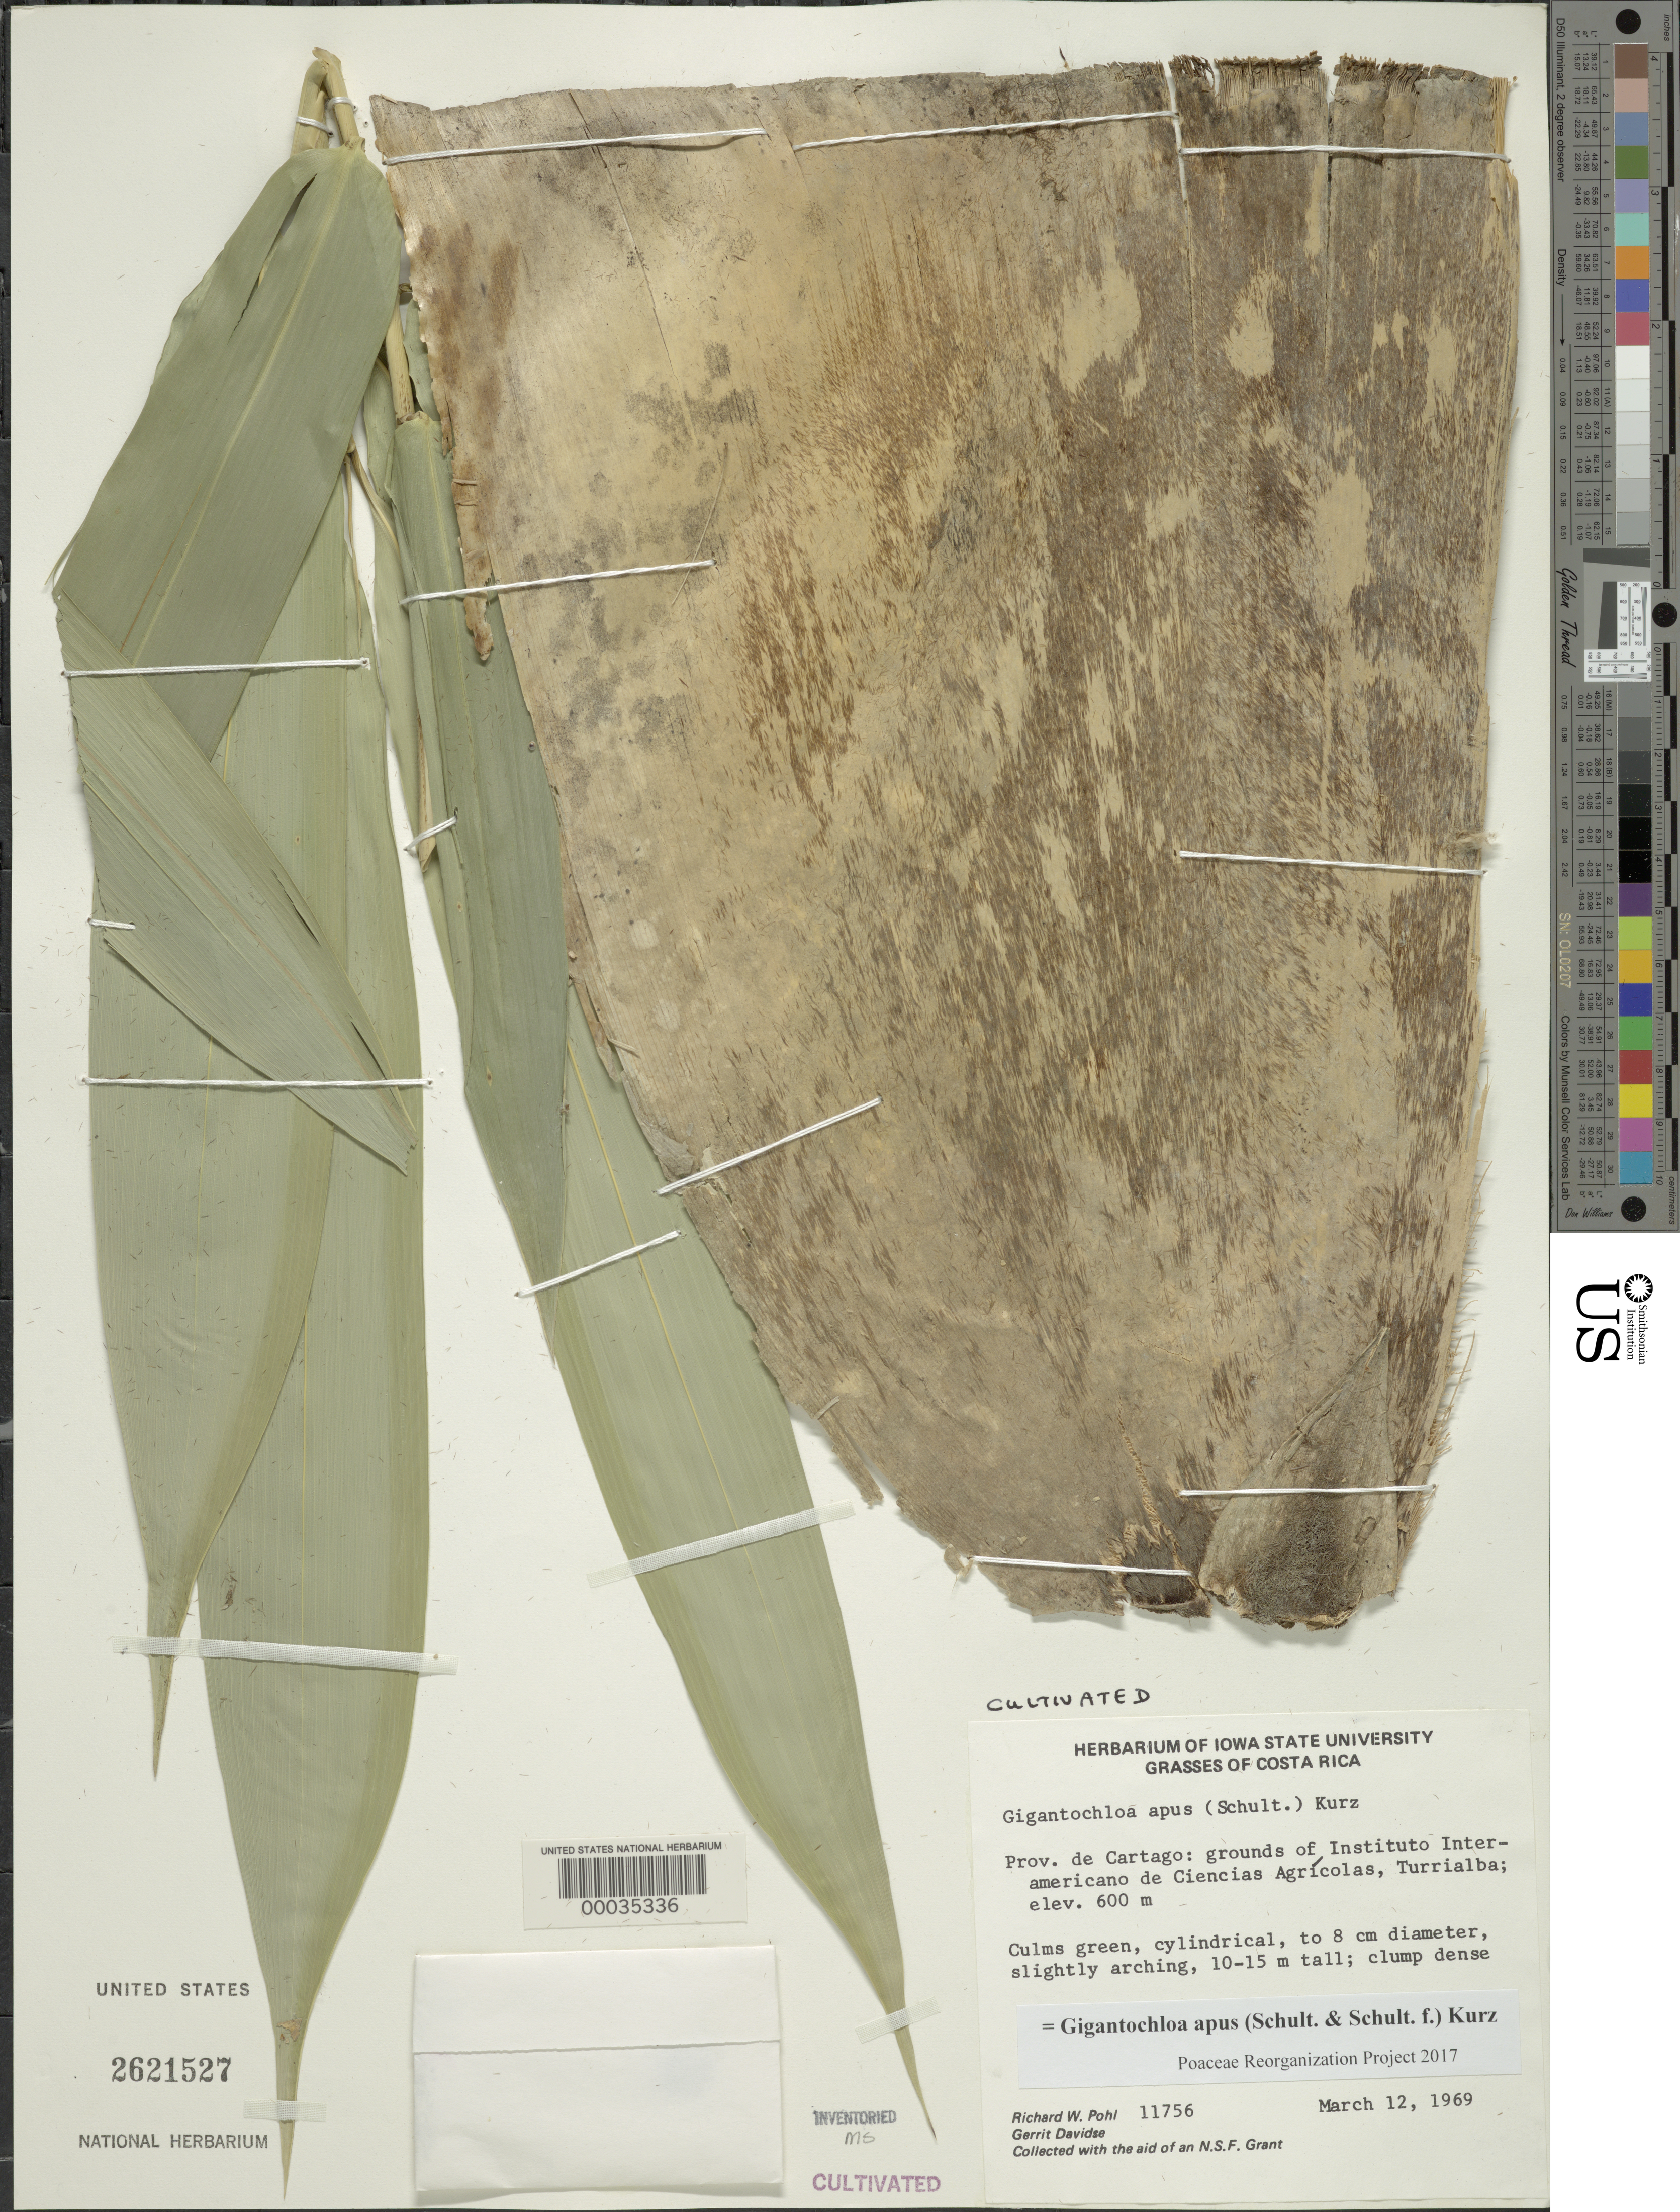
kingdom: Plantae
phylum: Tracheophyta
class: Liliopsida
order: Poales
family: Poaceae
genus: Gigantochloa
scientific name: Gigantochloa apus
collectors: R. W. Pohl & G. Davidse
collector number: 11756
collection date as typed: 12 Mar 1969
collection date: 1969-03-12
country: Costa Rica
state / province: Cartago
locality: Instituto Interamericana de Ciencas Agricolas, Turrialba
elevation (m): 600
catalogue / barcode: US 2621527